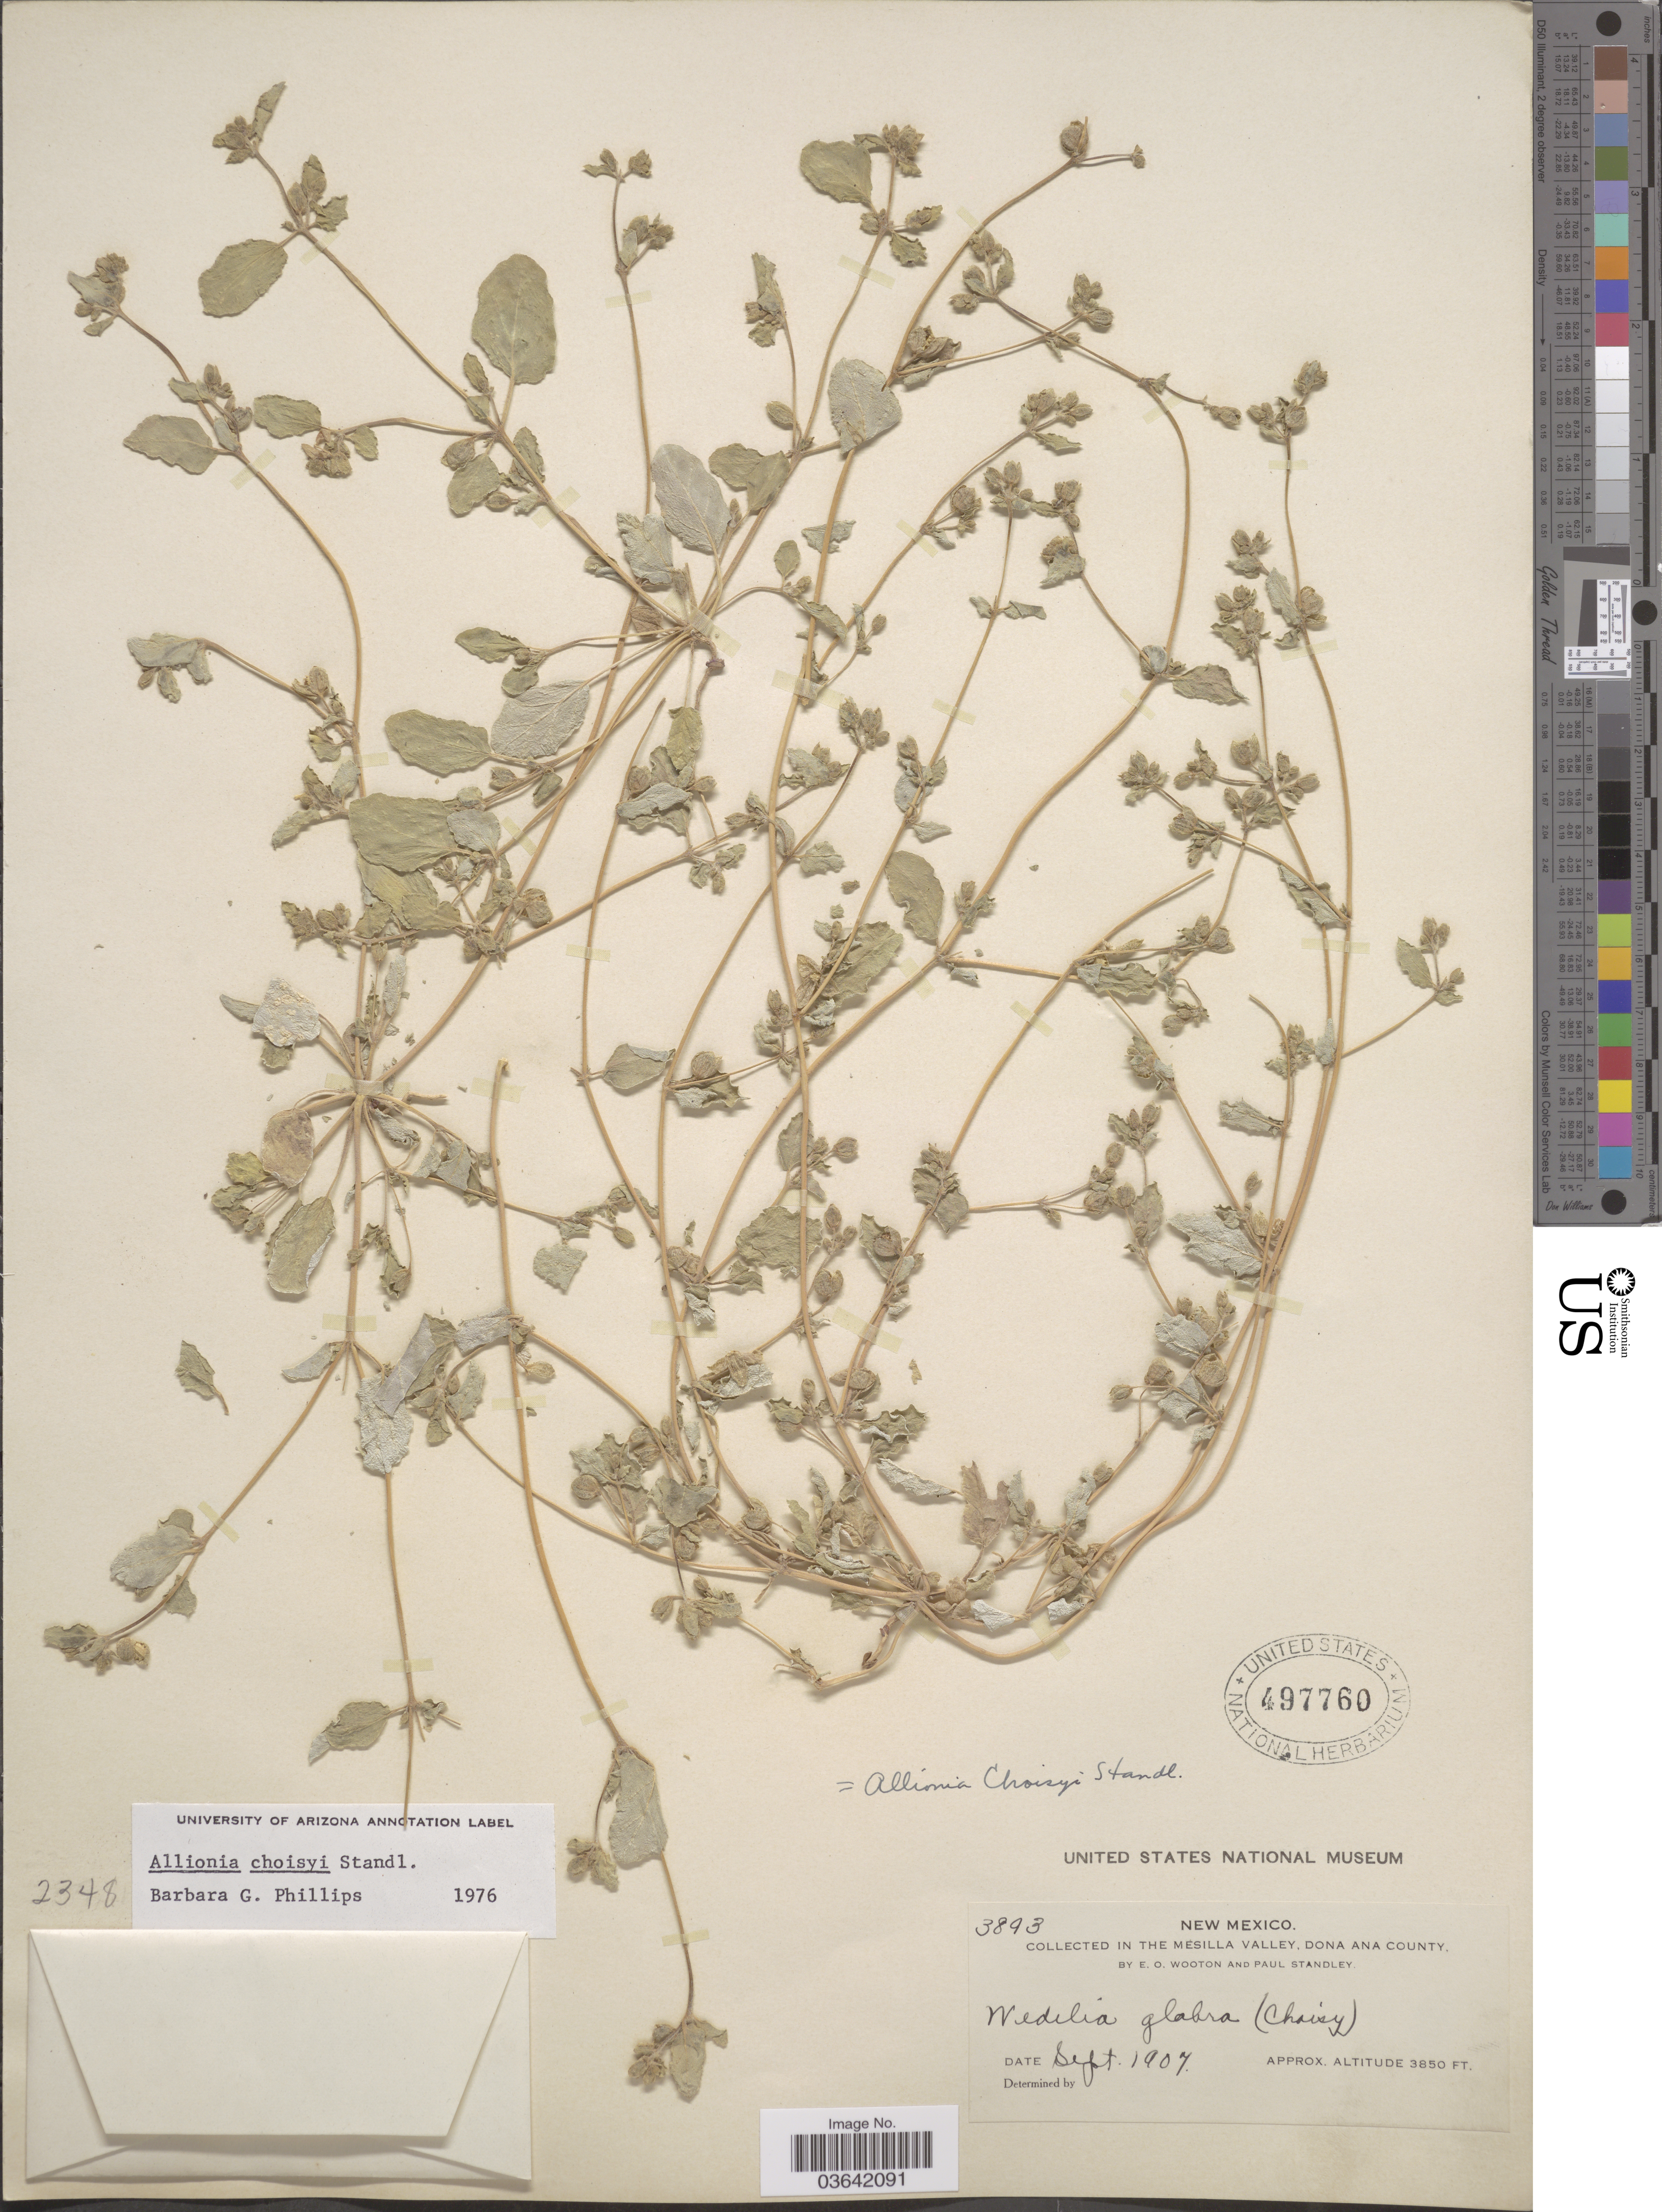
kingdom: Plantae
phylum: Tracheophyta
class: Magnoliopsida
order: Caryophyllales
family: Nyctaginaceae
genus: Allionia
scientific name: Allionia choisyi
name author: Standl.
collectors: E. O. Wooton & P. C. Standley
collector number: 3893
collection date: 1907-09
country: United States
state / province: New Mexico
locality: In the Mesilla Valley, Dona Ana County.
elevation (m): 1173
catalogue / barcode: US 497760